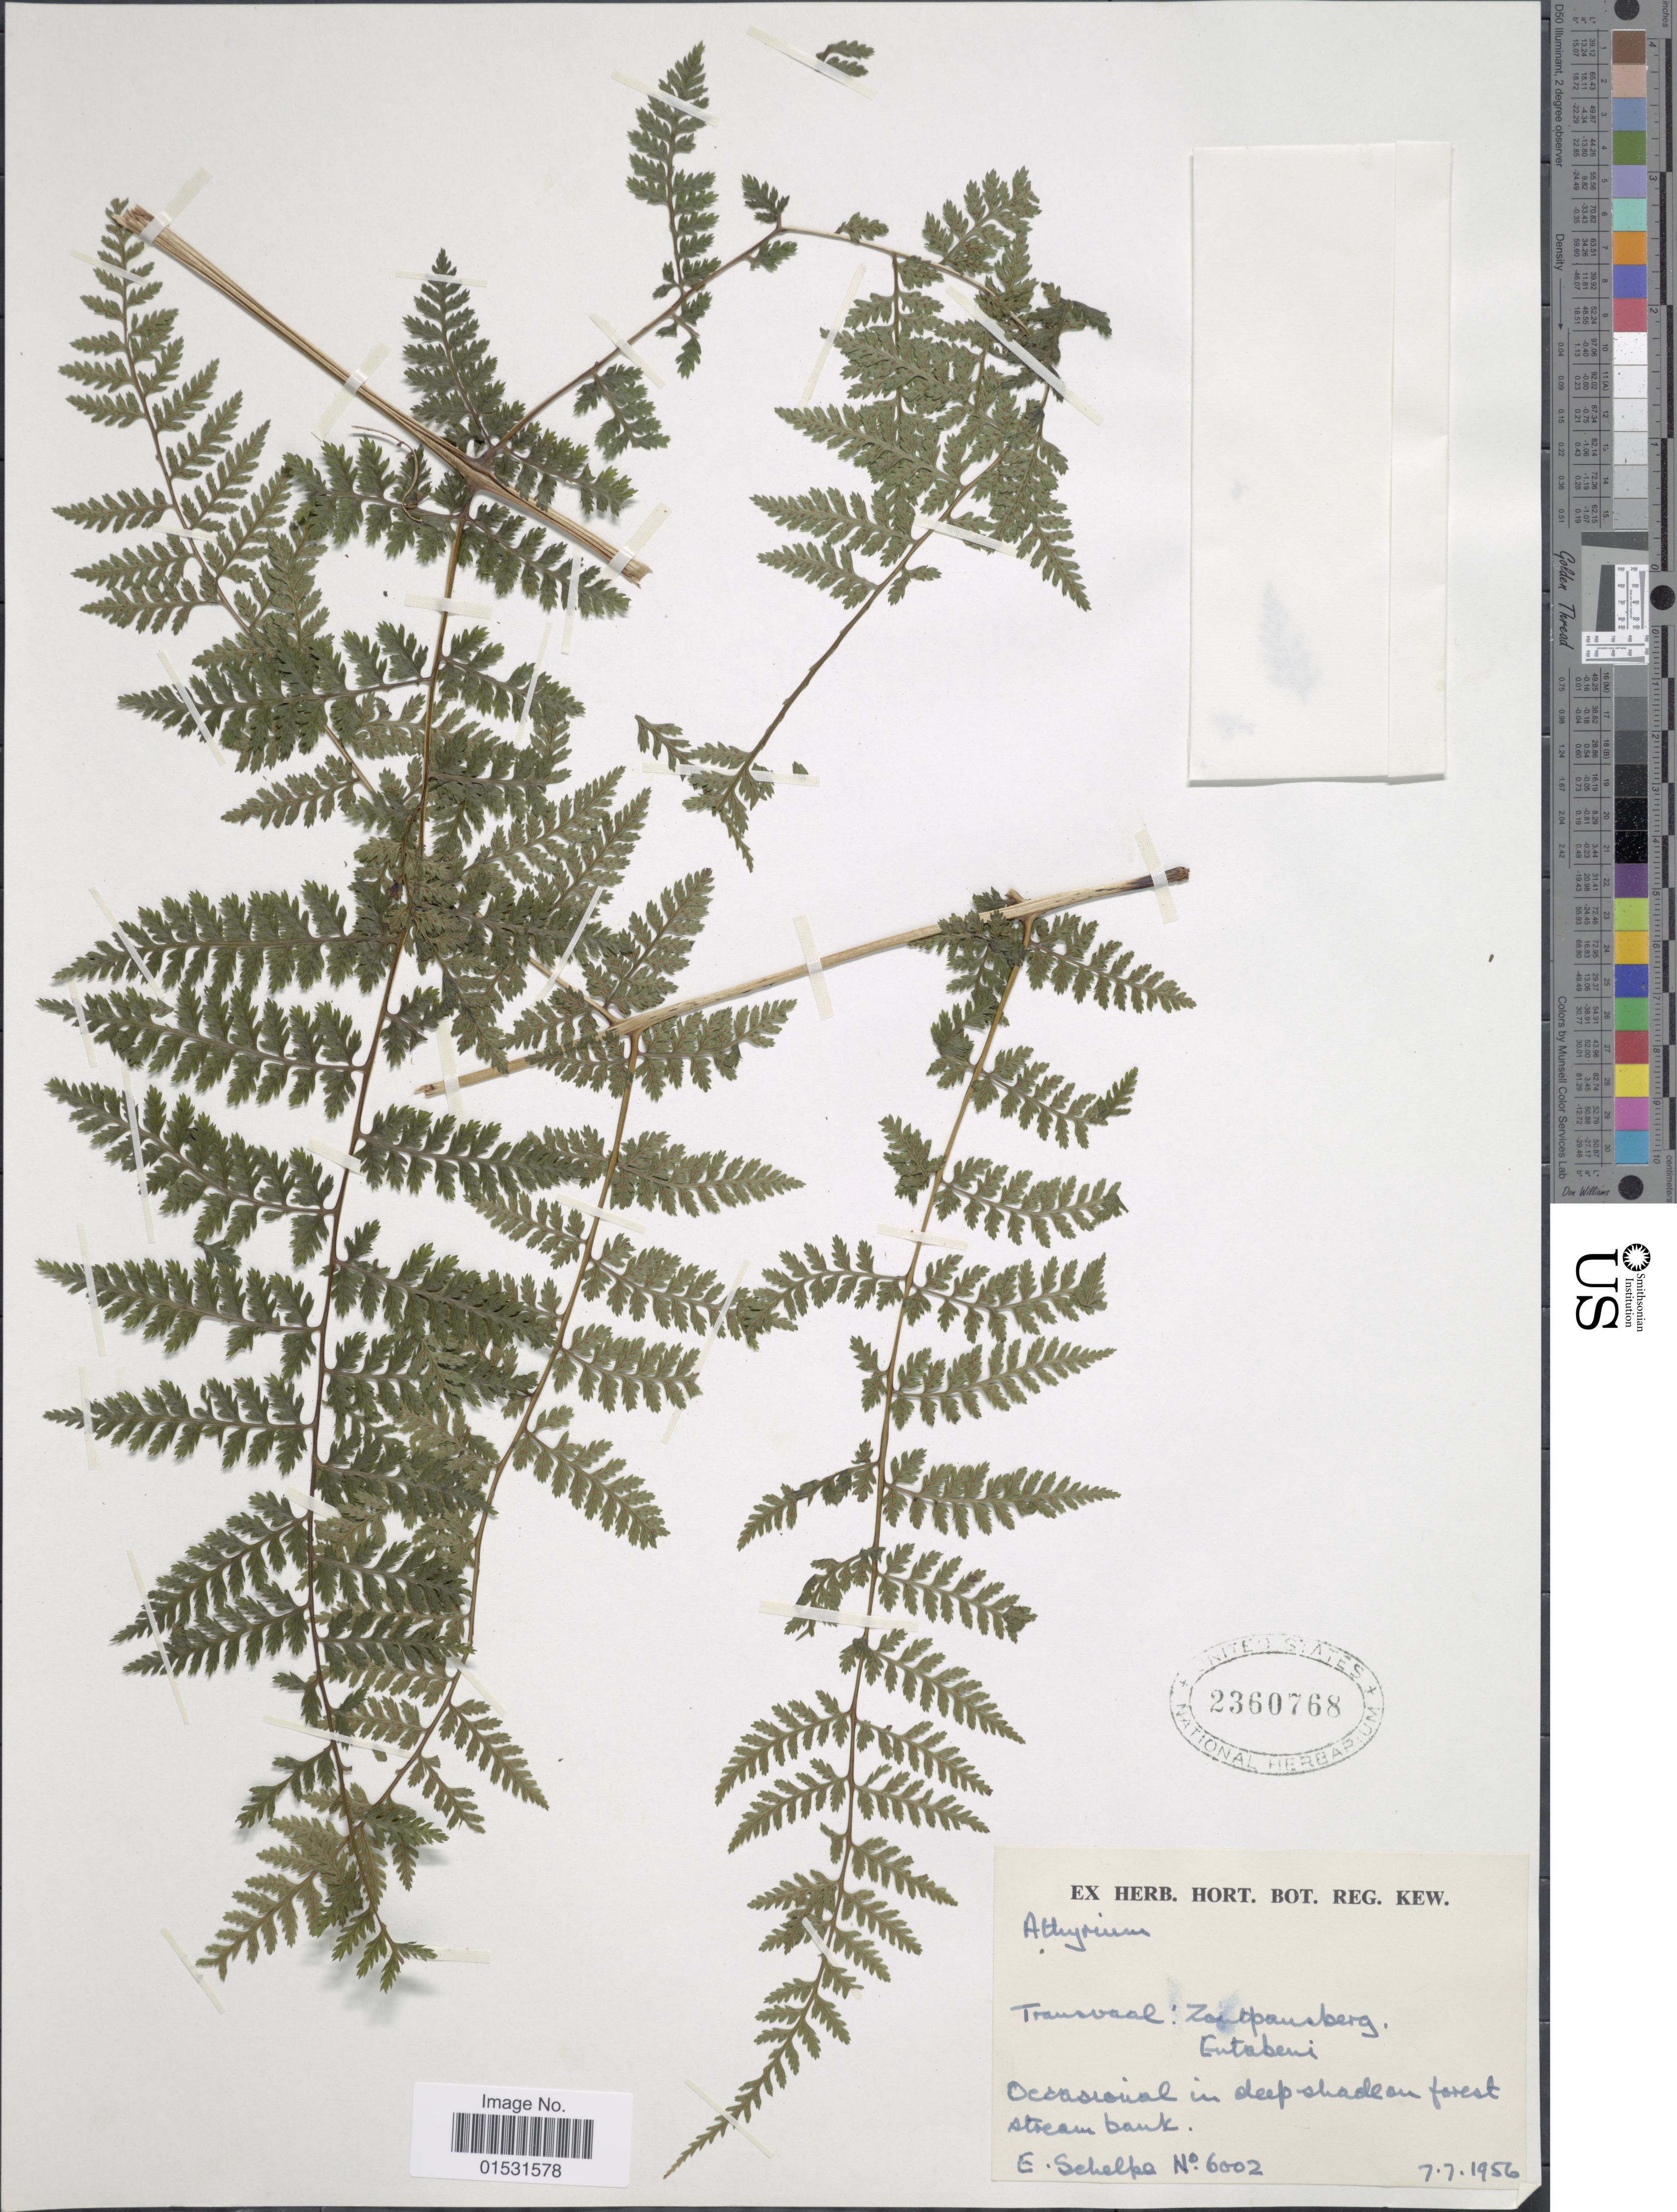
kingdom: Plantae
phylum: Tracheophyta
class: Polypodiopsida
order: Polypodiales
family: Athyriaceae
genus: Athyrium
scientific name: Athyrium sp.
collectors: E. A. C. L. E. Schelpe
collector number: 6002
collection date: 1956-07-07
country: South Africa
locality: Transvaal. Zoutpansberg. Entabeni.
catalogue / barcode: US 2360768